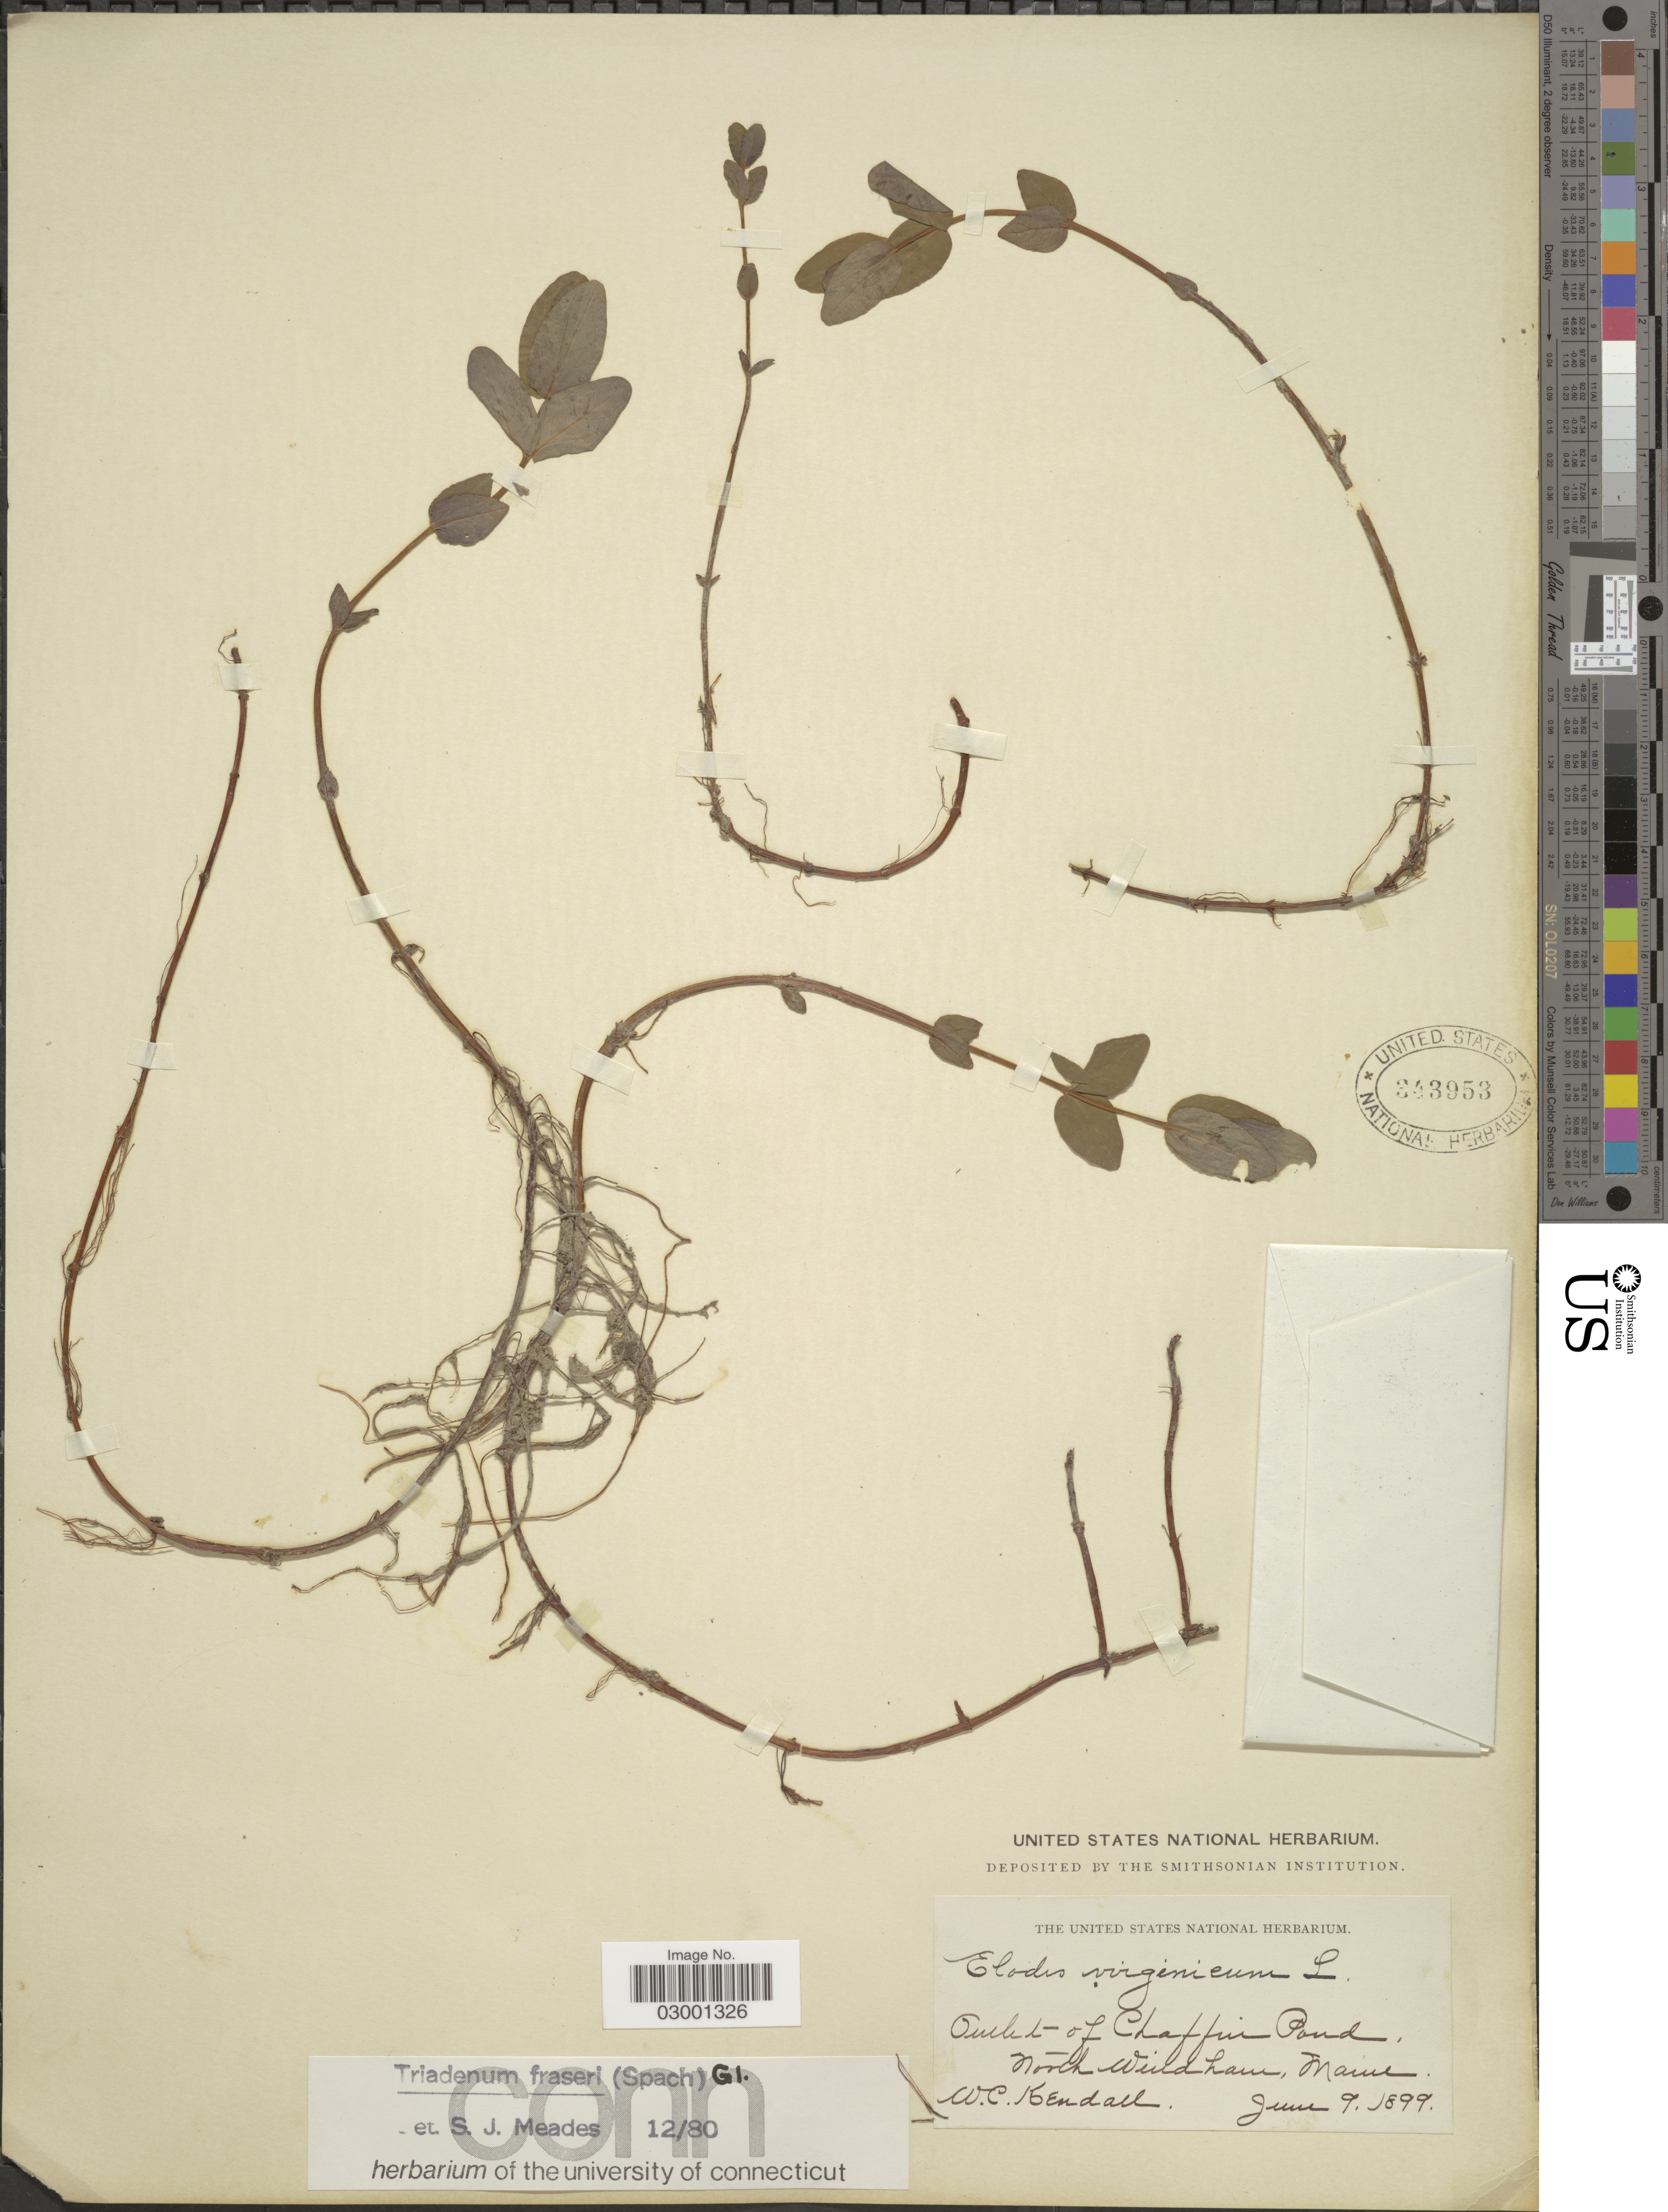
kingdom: Plantae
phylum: Tracheophyta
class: Magnoliopsida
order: Malpighiales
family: Hypericaceae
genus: Hypericum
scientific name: Hypericum fraseri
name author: Steud.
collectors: W. Kendall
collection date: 1899-06-09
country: United States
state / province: Maine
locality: Outlet of Chaffin Pond, North Windham.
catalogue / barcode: US 343953